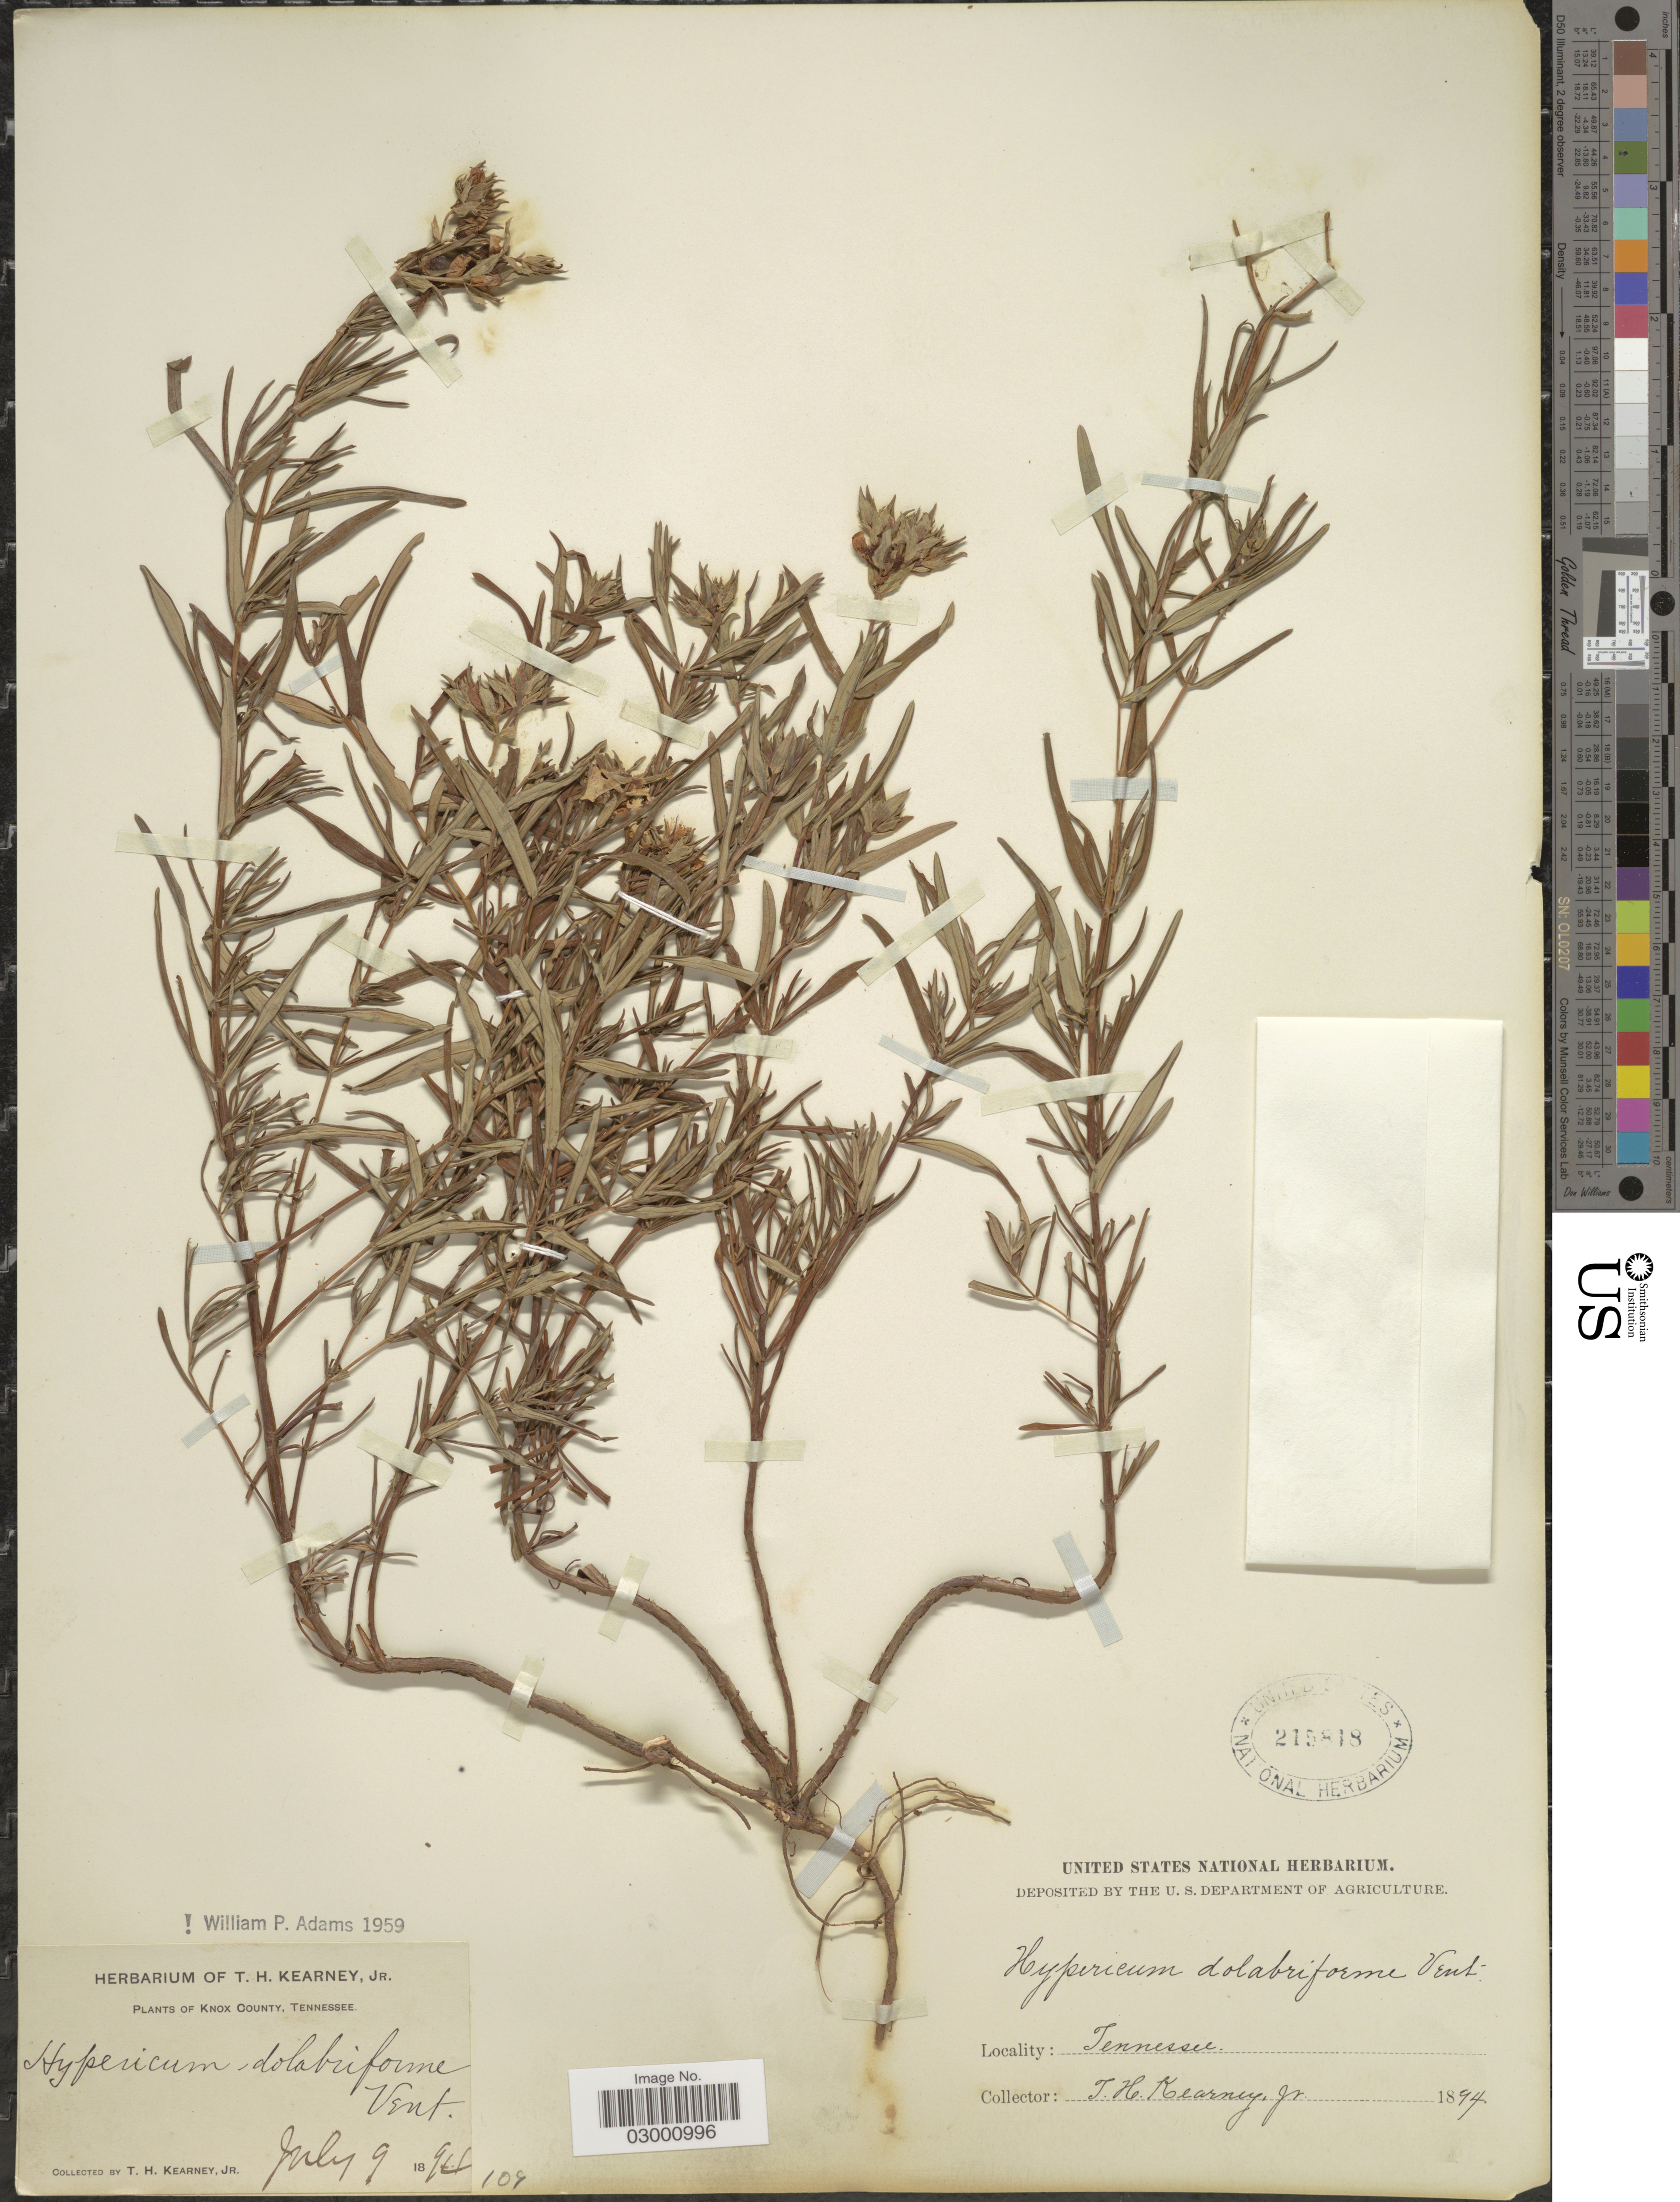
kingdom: Plantae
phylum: Tracheophyta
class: Magnoliopsida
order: Malpighiales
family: Hypericaceae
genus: Hypericum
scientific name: Hypericum dolabriforme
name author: Vent.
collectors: T. H. Kearney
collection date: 1894-07-09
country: United States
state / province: Tennessee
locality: Knox County.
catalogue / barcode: US 215818